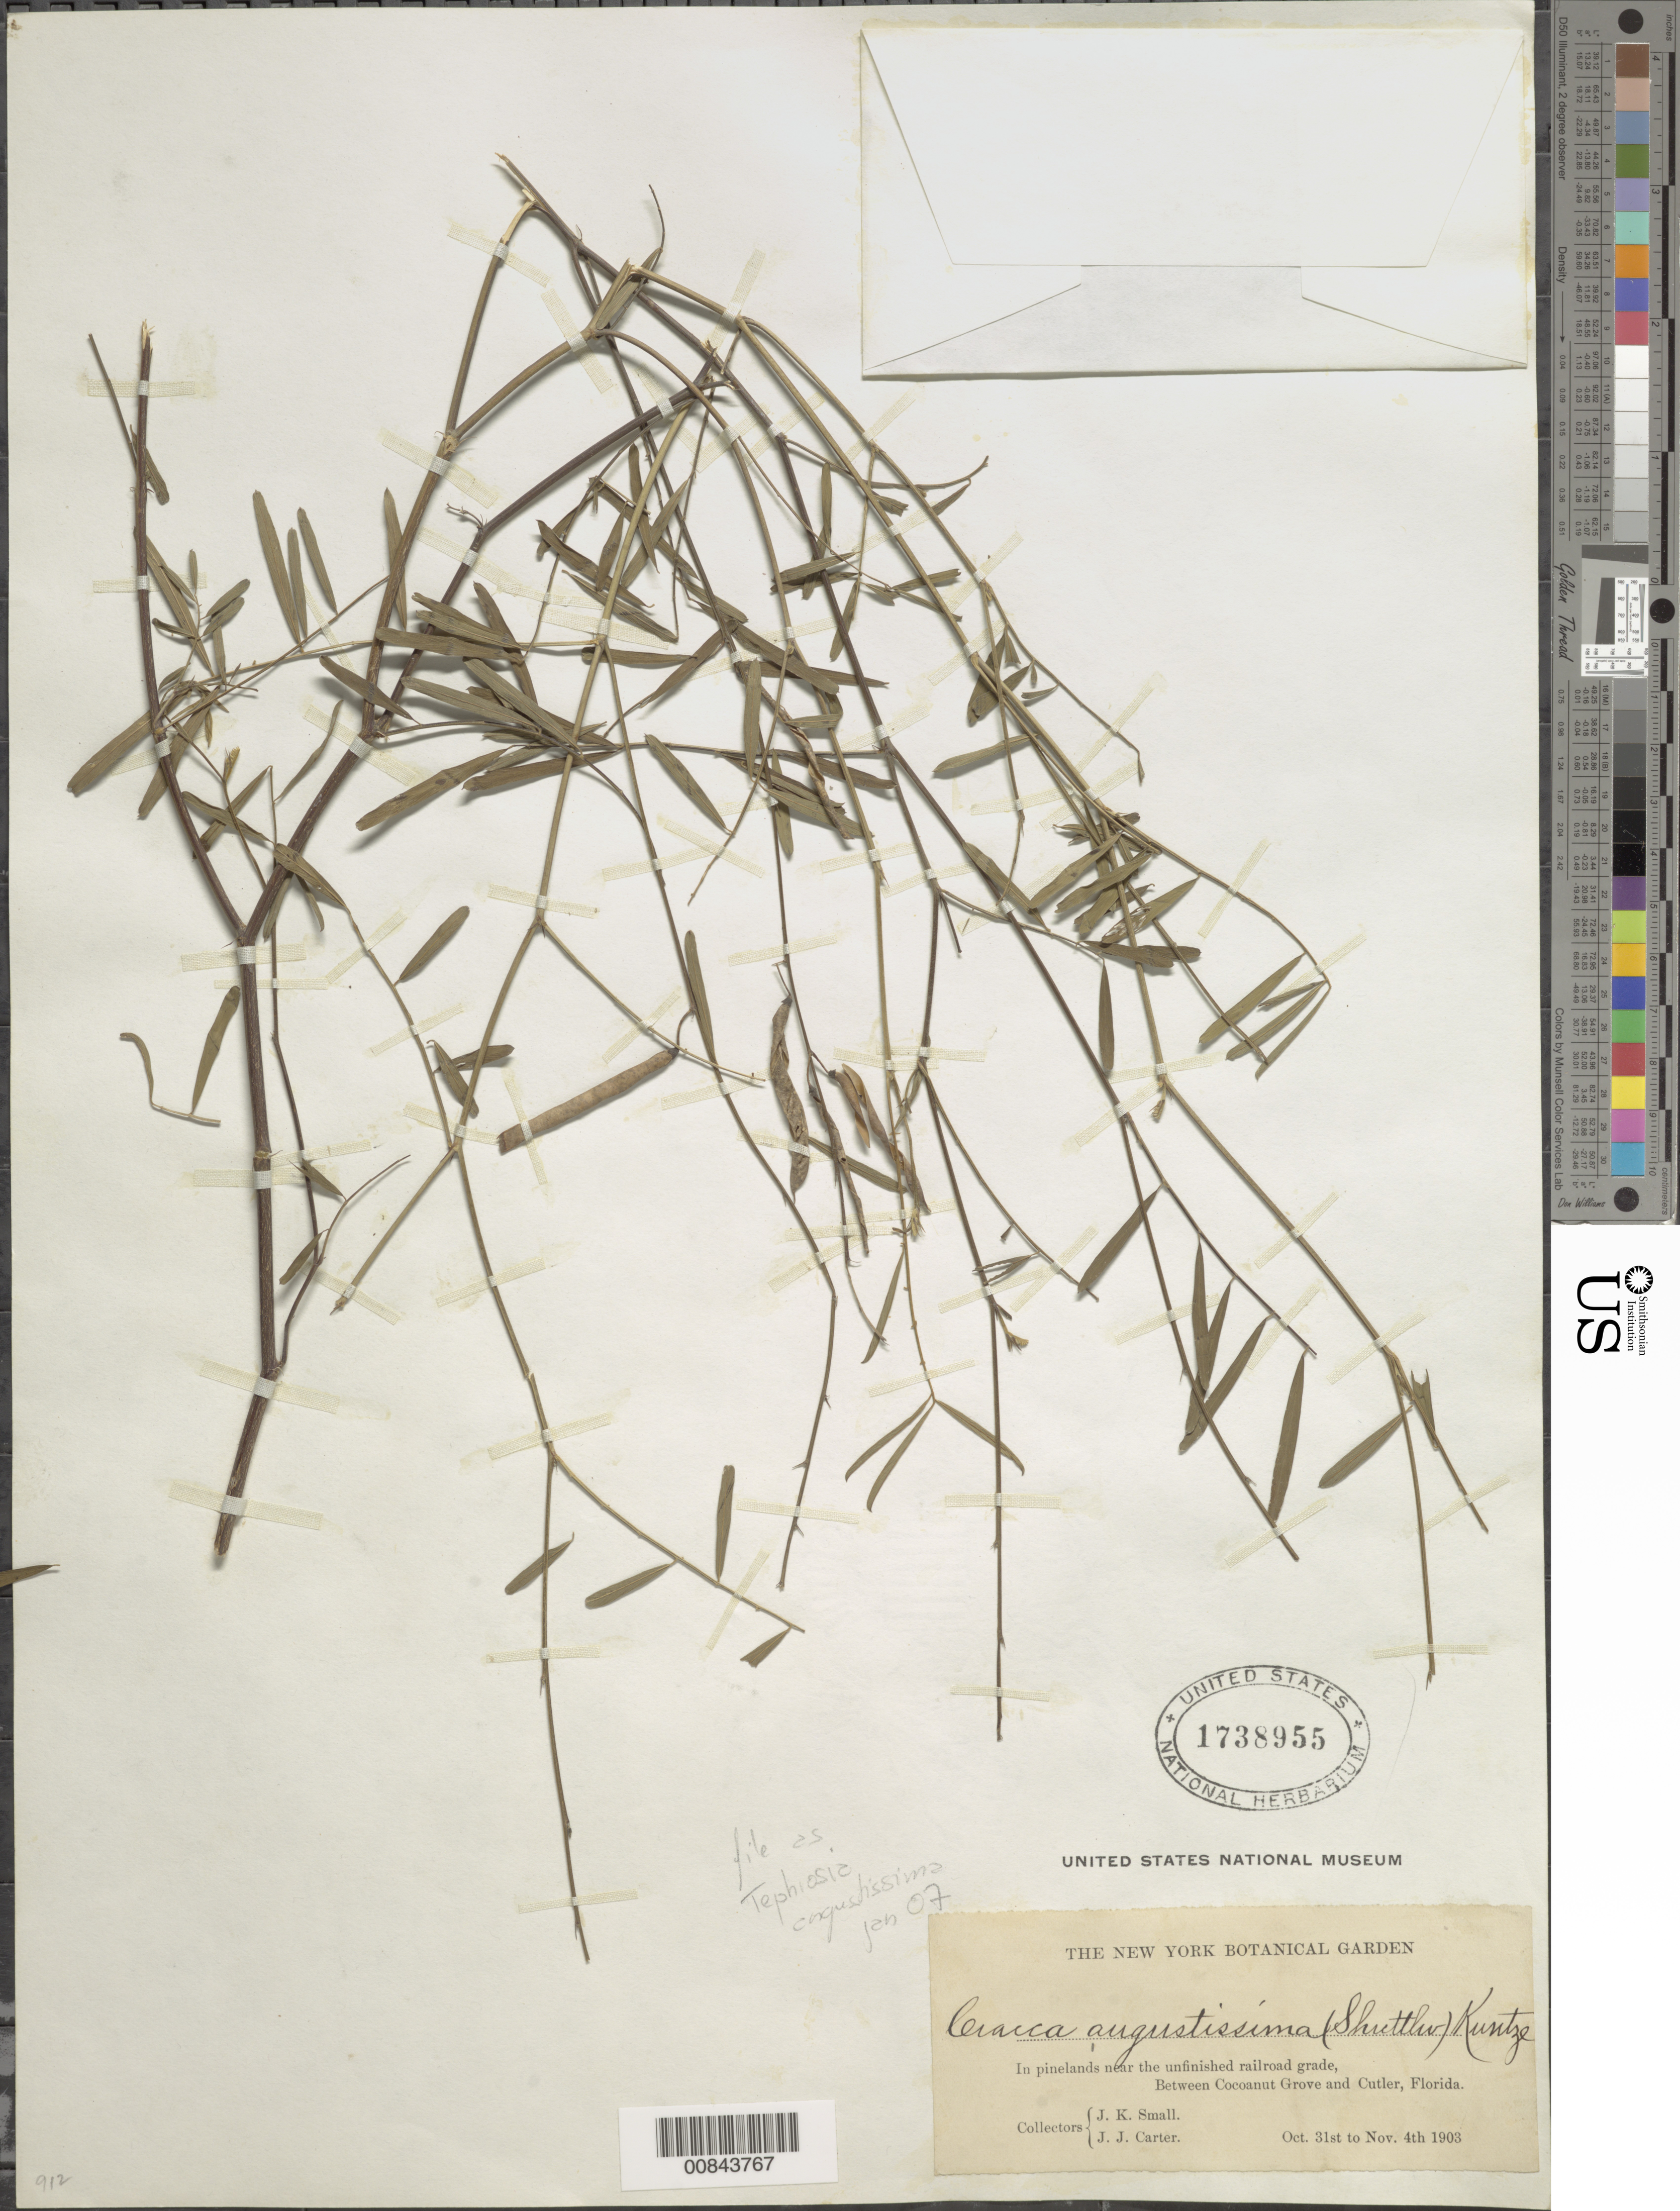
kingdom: Plantae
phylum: Tracheophyta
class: Magnoliopsida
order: Fabales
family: Fabaceae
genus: Tephrosia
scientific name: Tephrosia angustissima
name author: Shuttlew. ex Chapm.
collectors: J. K. Small & J. J. Carter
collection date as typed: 31 Oct 1903 to 04 Nov 1903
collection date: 1903-10-31/1903-11-04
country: United States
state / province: Florida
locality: Between Cocoanut Grove and Cutler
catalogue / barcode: US 1738955